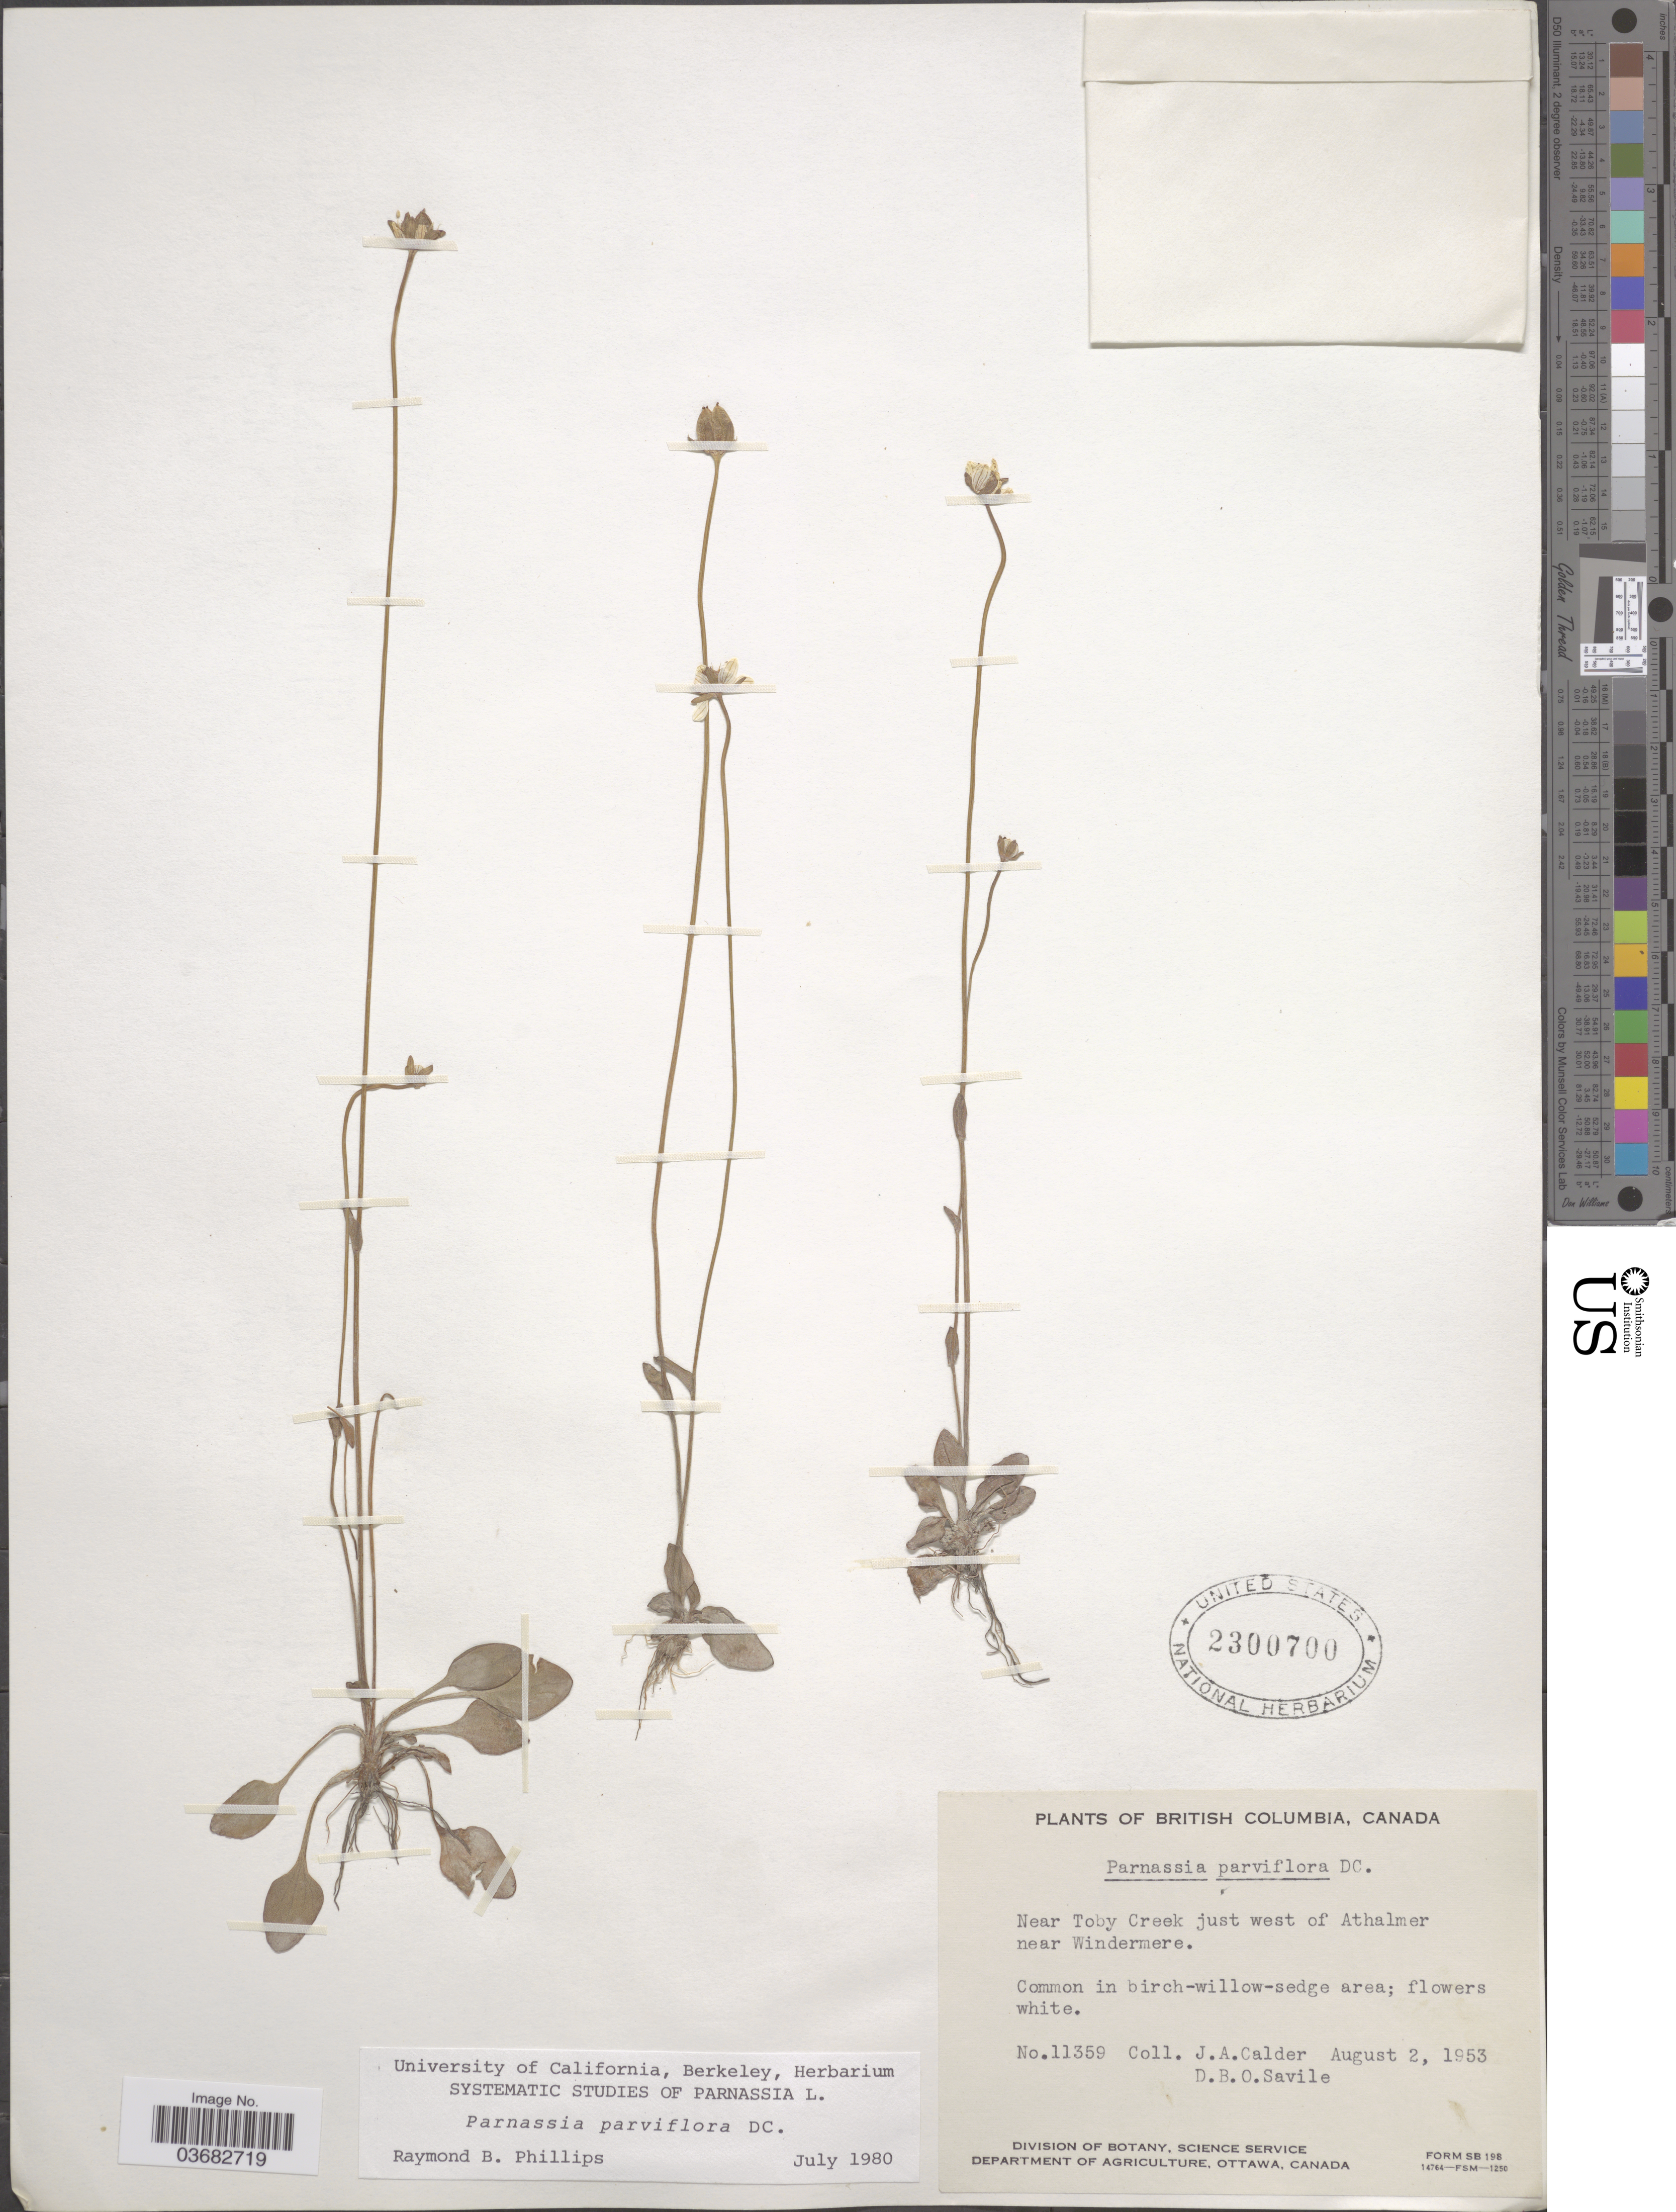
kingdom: Plantae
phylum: Tracheophyta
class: Magnoliopsida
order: Celastrales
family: Parnassiaceae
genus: Parnassia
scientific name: Parnassia parviflora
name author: DC.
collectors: J. A. Calder & D. Savile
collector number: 11359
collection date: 1953-08-02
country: Canada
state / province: British Columbia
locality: Near Toby Creek just west of Athalmer near Windermere.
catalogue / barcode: US 2300700